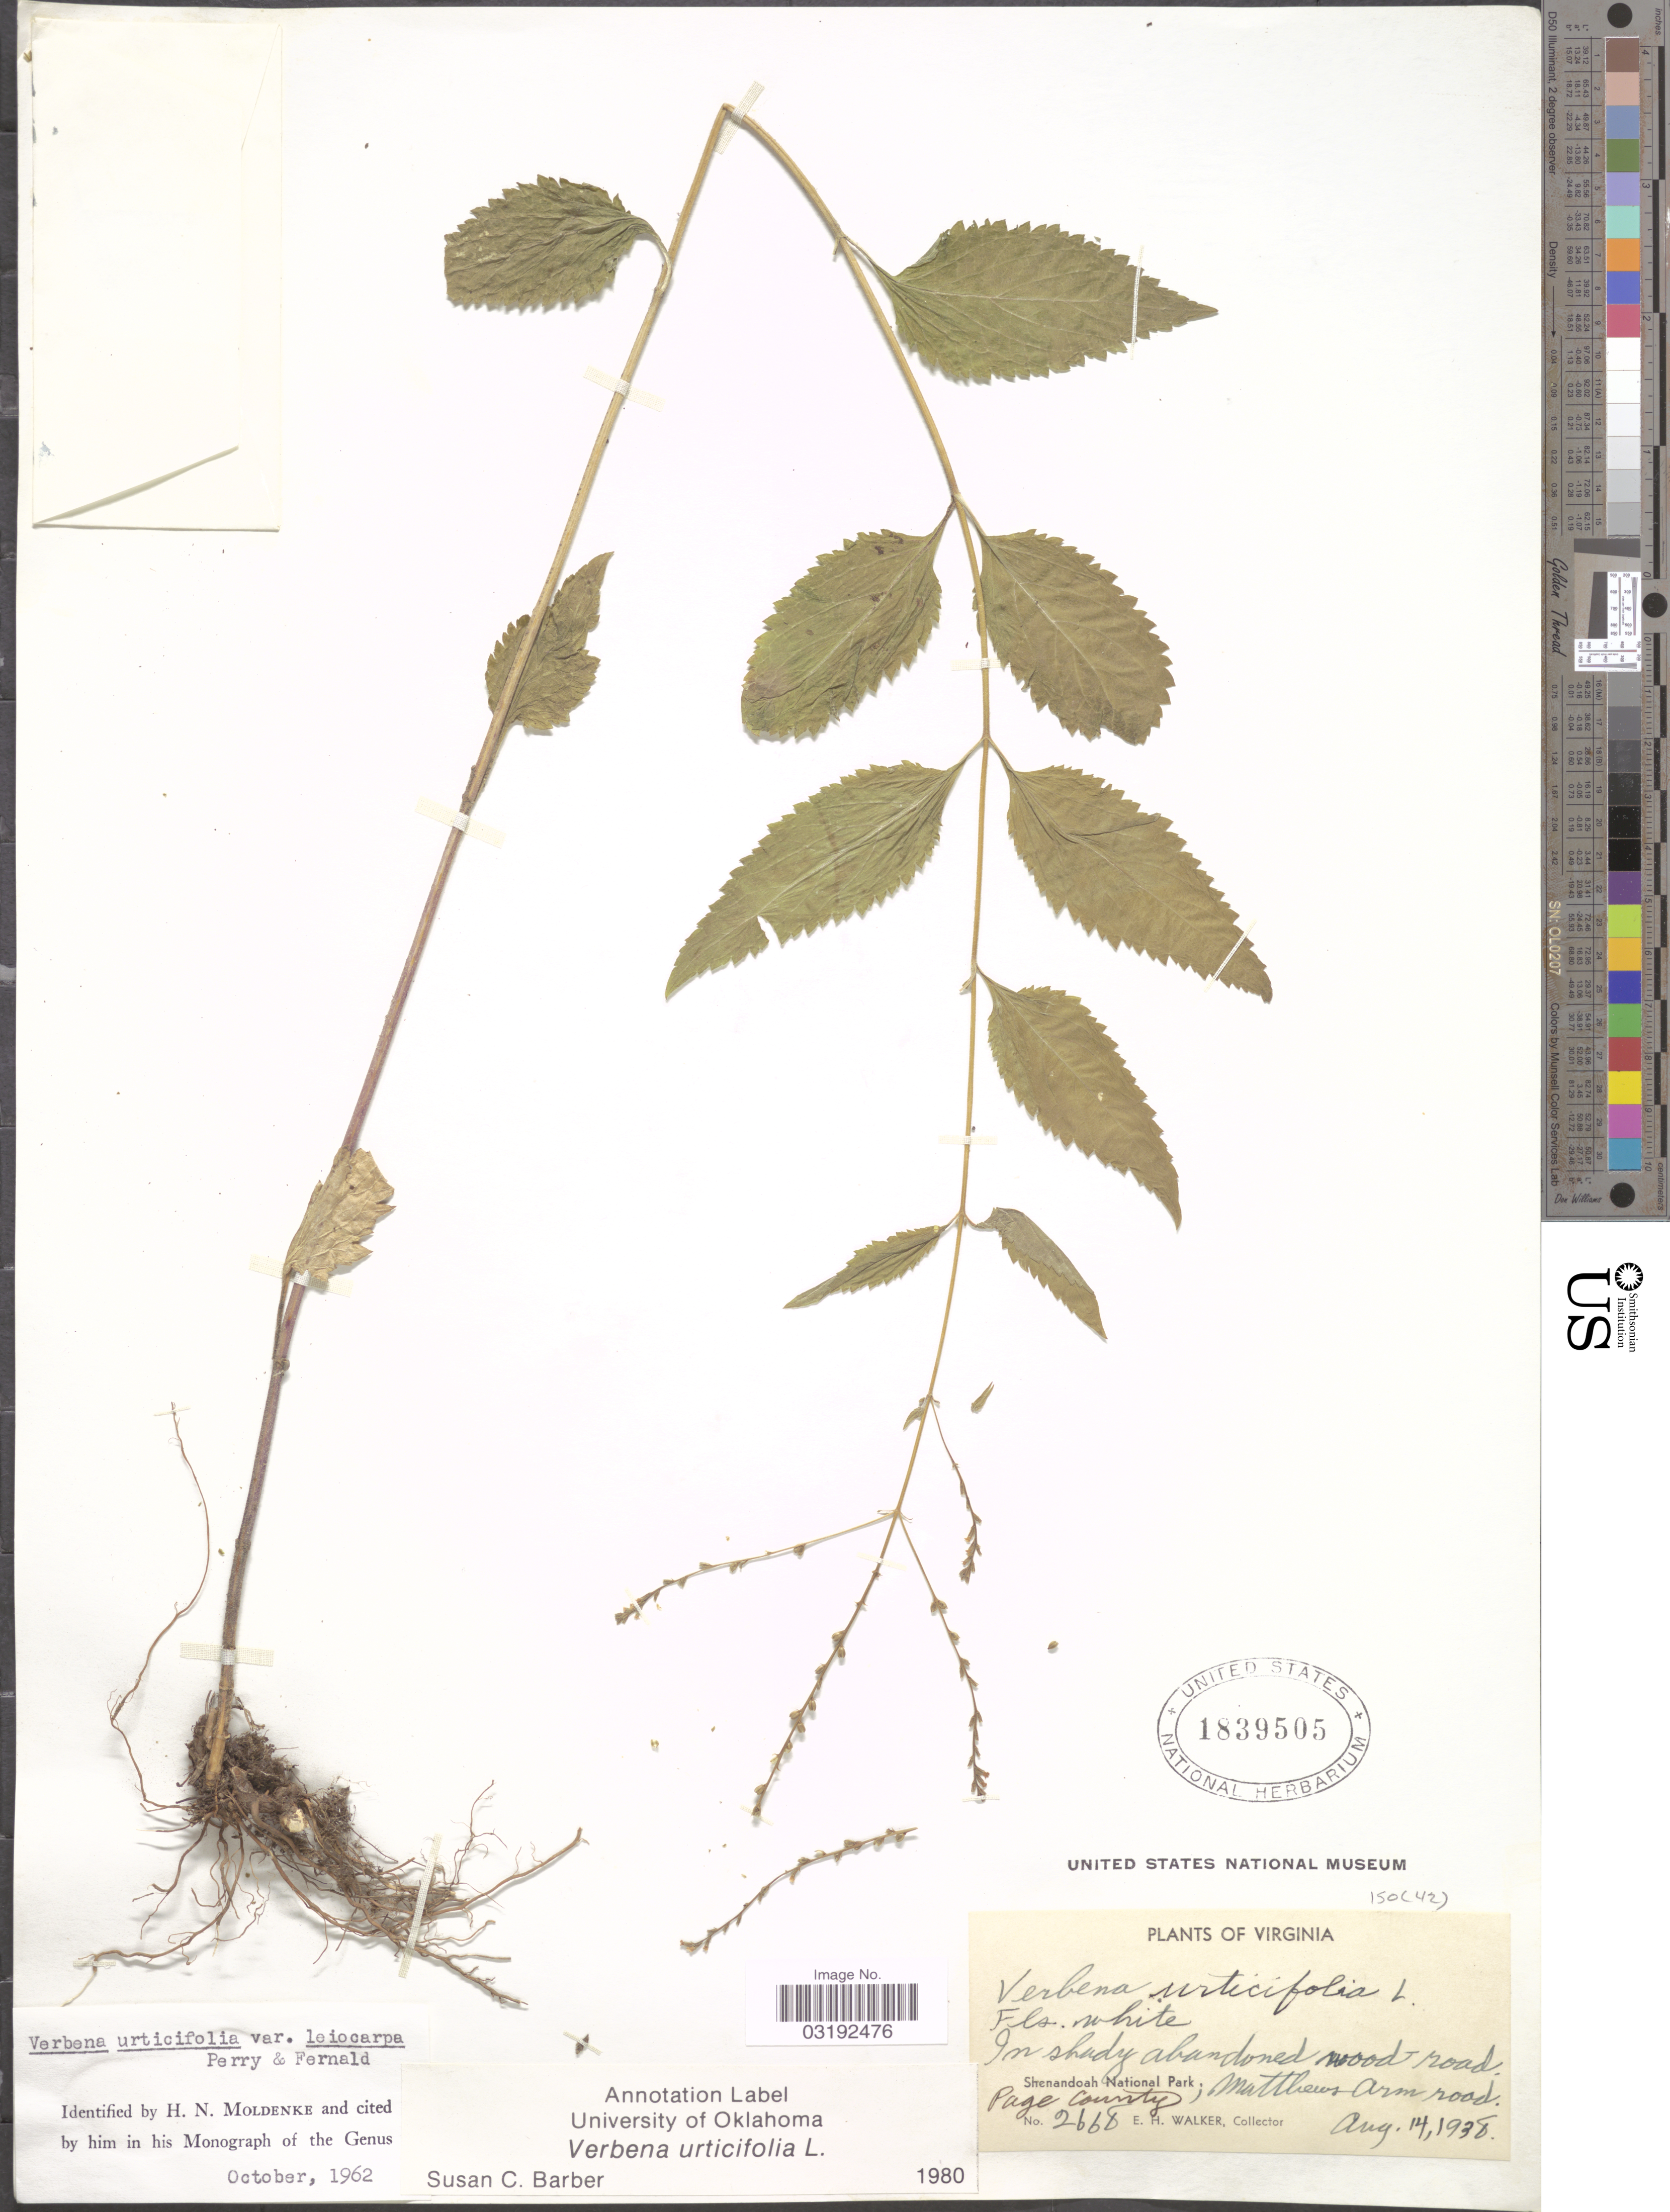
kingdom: Plantae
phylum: Tracheophyta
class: Magnoliopsida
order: Lamiales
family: Verbenaceae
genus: Verbena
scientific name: Verbena urticifolia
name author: L.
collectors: E. H. Walker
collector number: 2668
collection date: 1938-08-14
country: United States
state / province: Virginia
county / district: Page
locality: In shady abandoned wood road. Shenandoah National Park; Matthews Arm road. Page County.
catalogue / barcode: US 1839505